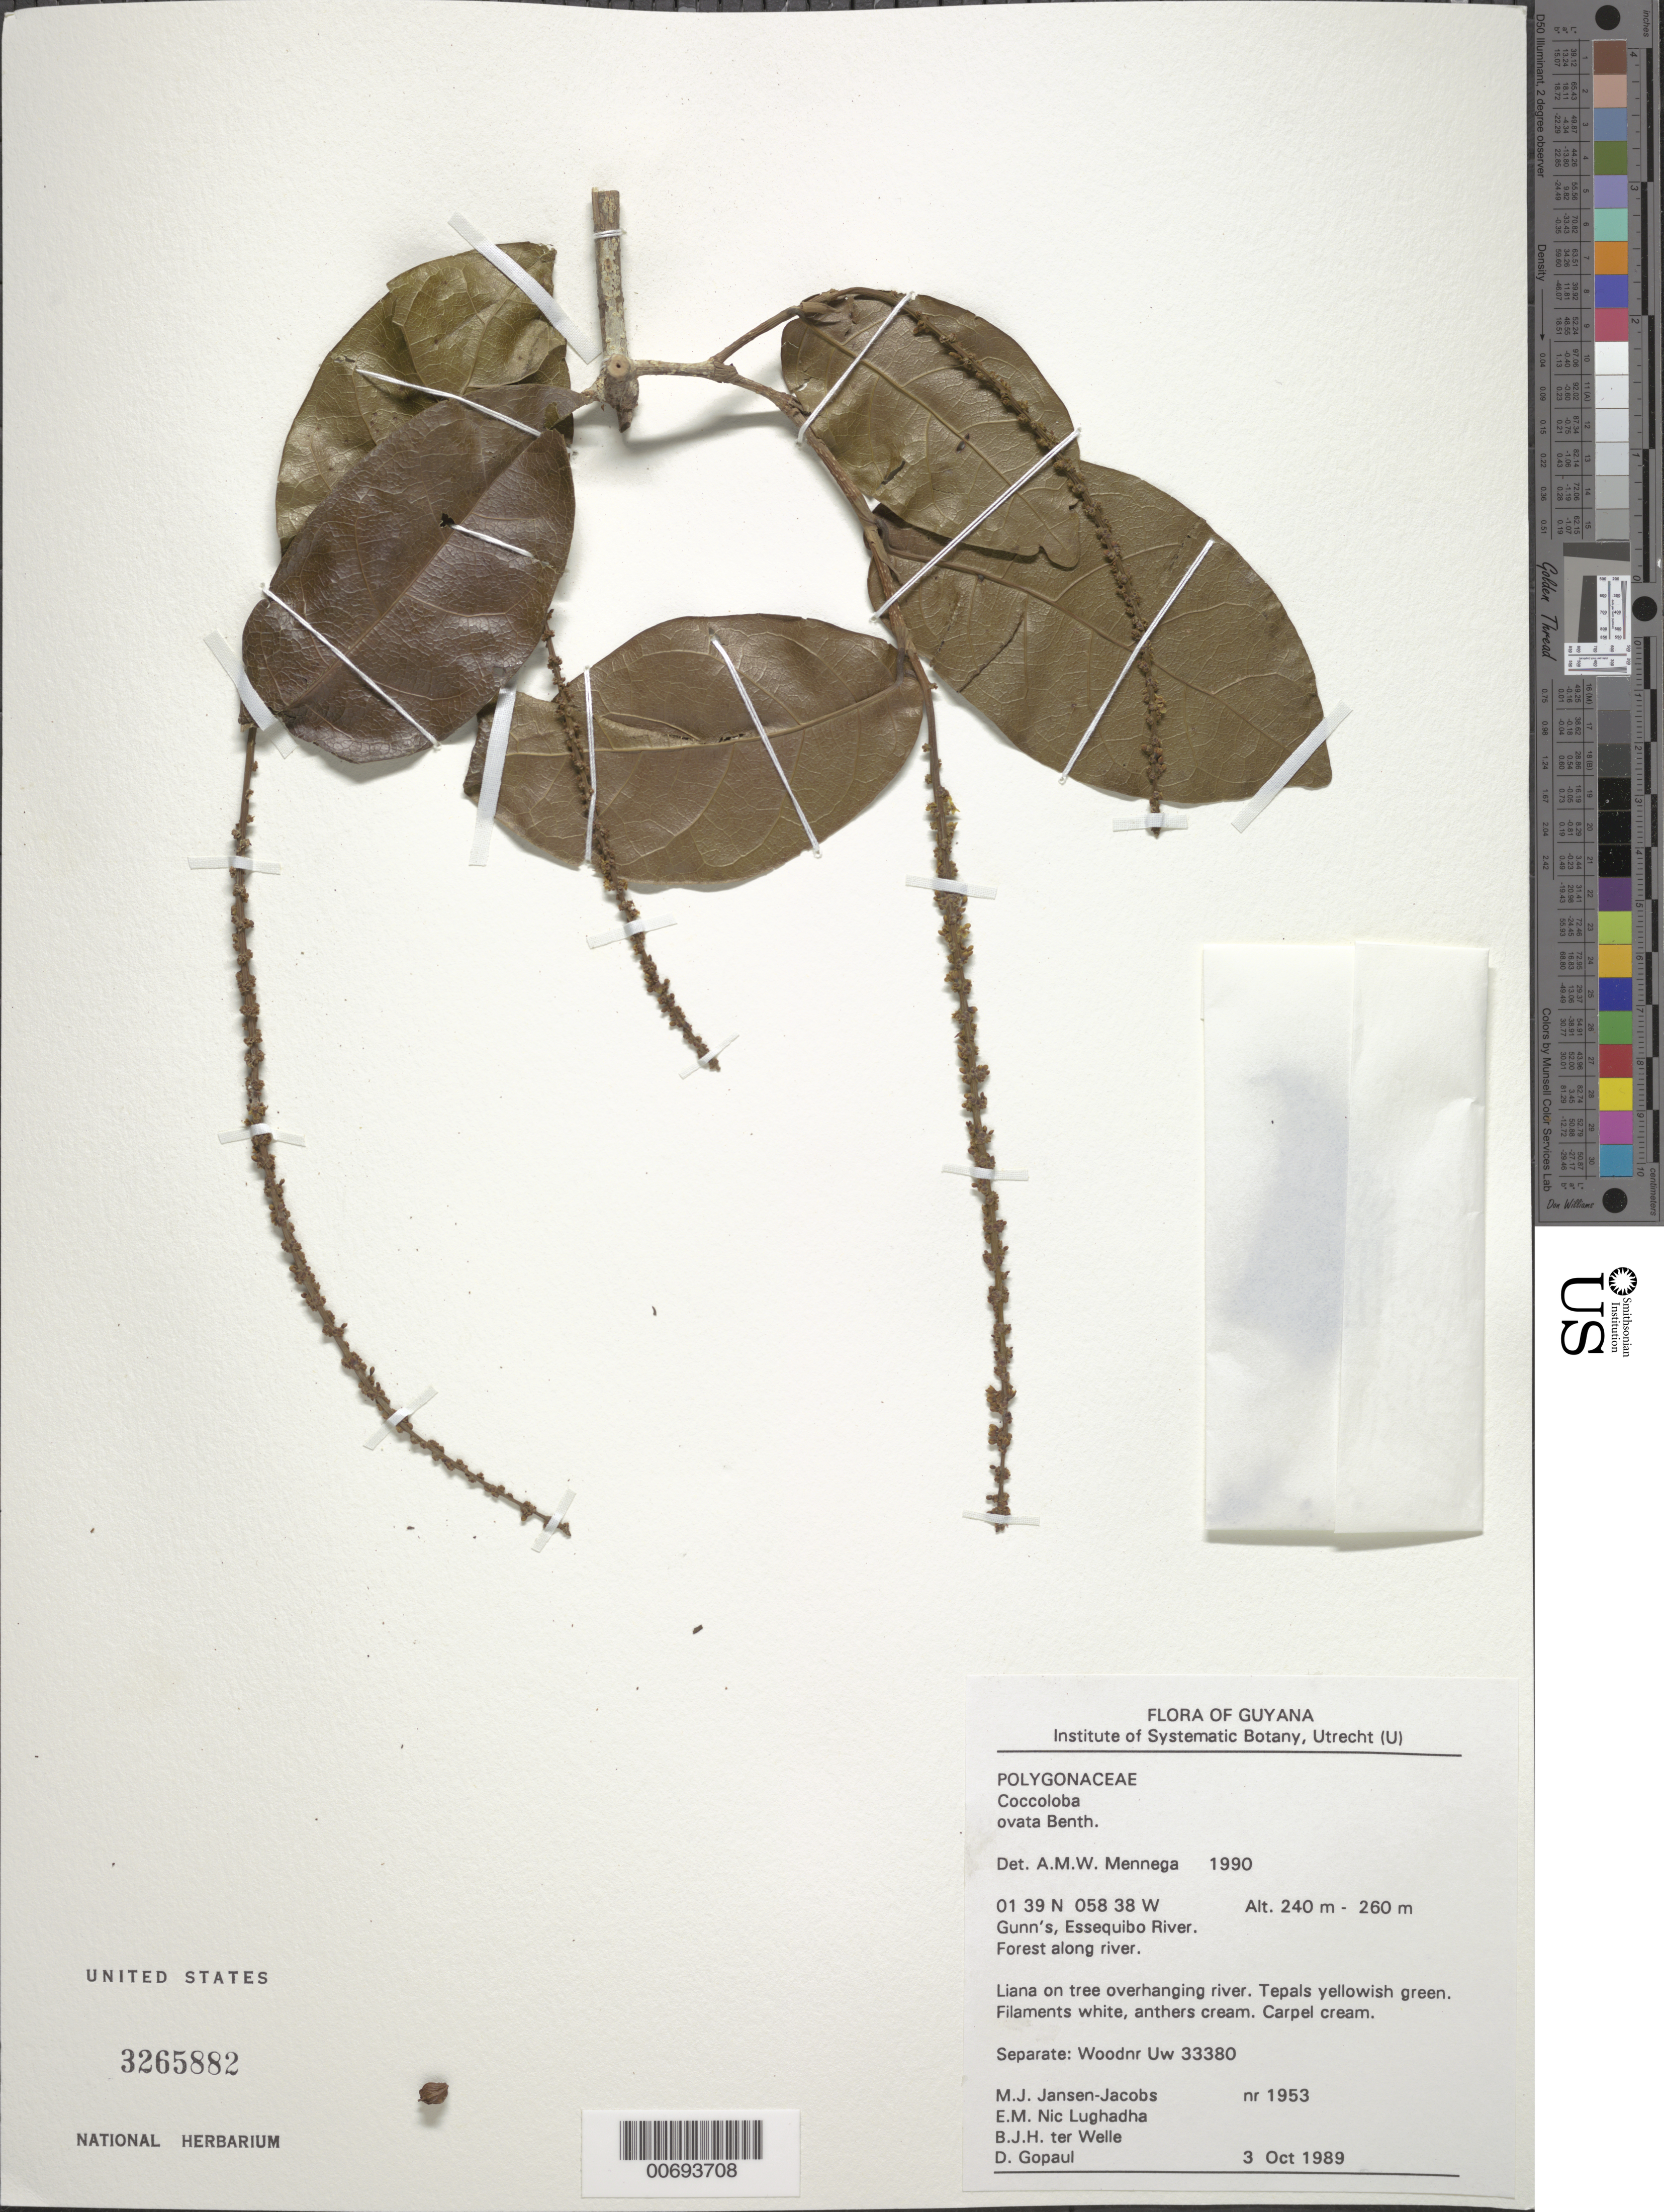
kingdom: Plantae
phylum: Tracheophyta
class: Magnoliopsida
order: Caryophyllales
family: Polygonaceae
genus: Coccoloba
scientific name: Coccoloba ovata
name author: Benth.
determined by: Mennega, A. M. W.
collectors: M. J. Jansen-Jacobs, E. Nic Lughadha, B. Welle & D. Gopaul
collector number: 1953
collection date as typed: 3-Oct-89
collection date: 1989-10-03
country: Guyana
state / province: U. Takutu-U. Essequibo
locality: Gunn's, Essequibo River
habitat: Forest along river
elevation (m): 240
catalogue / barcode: US 3265882